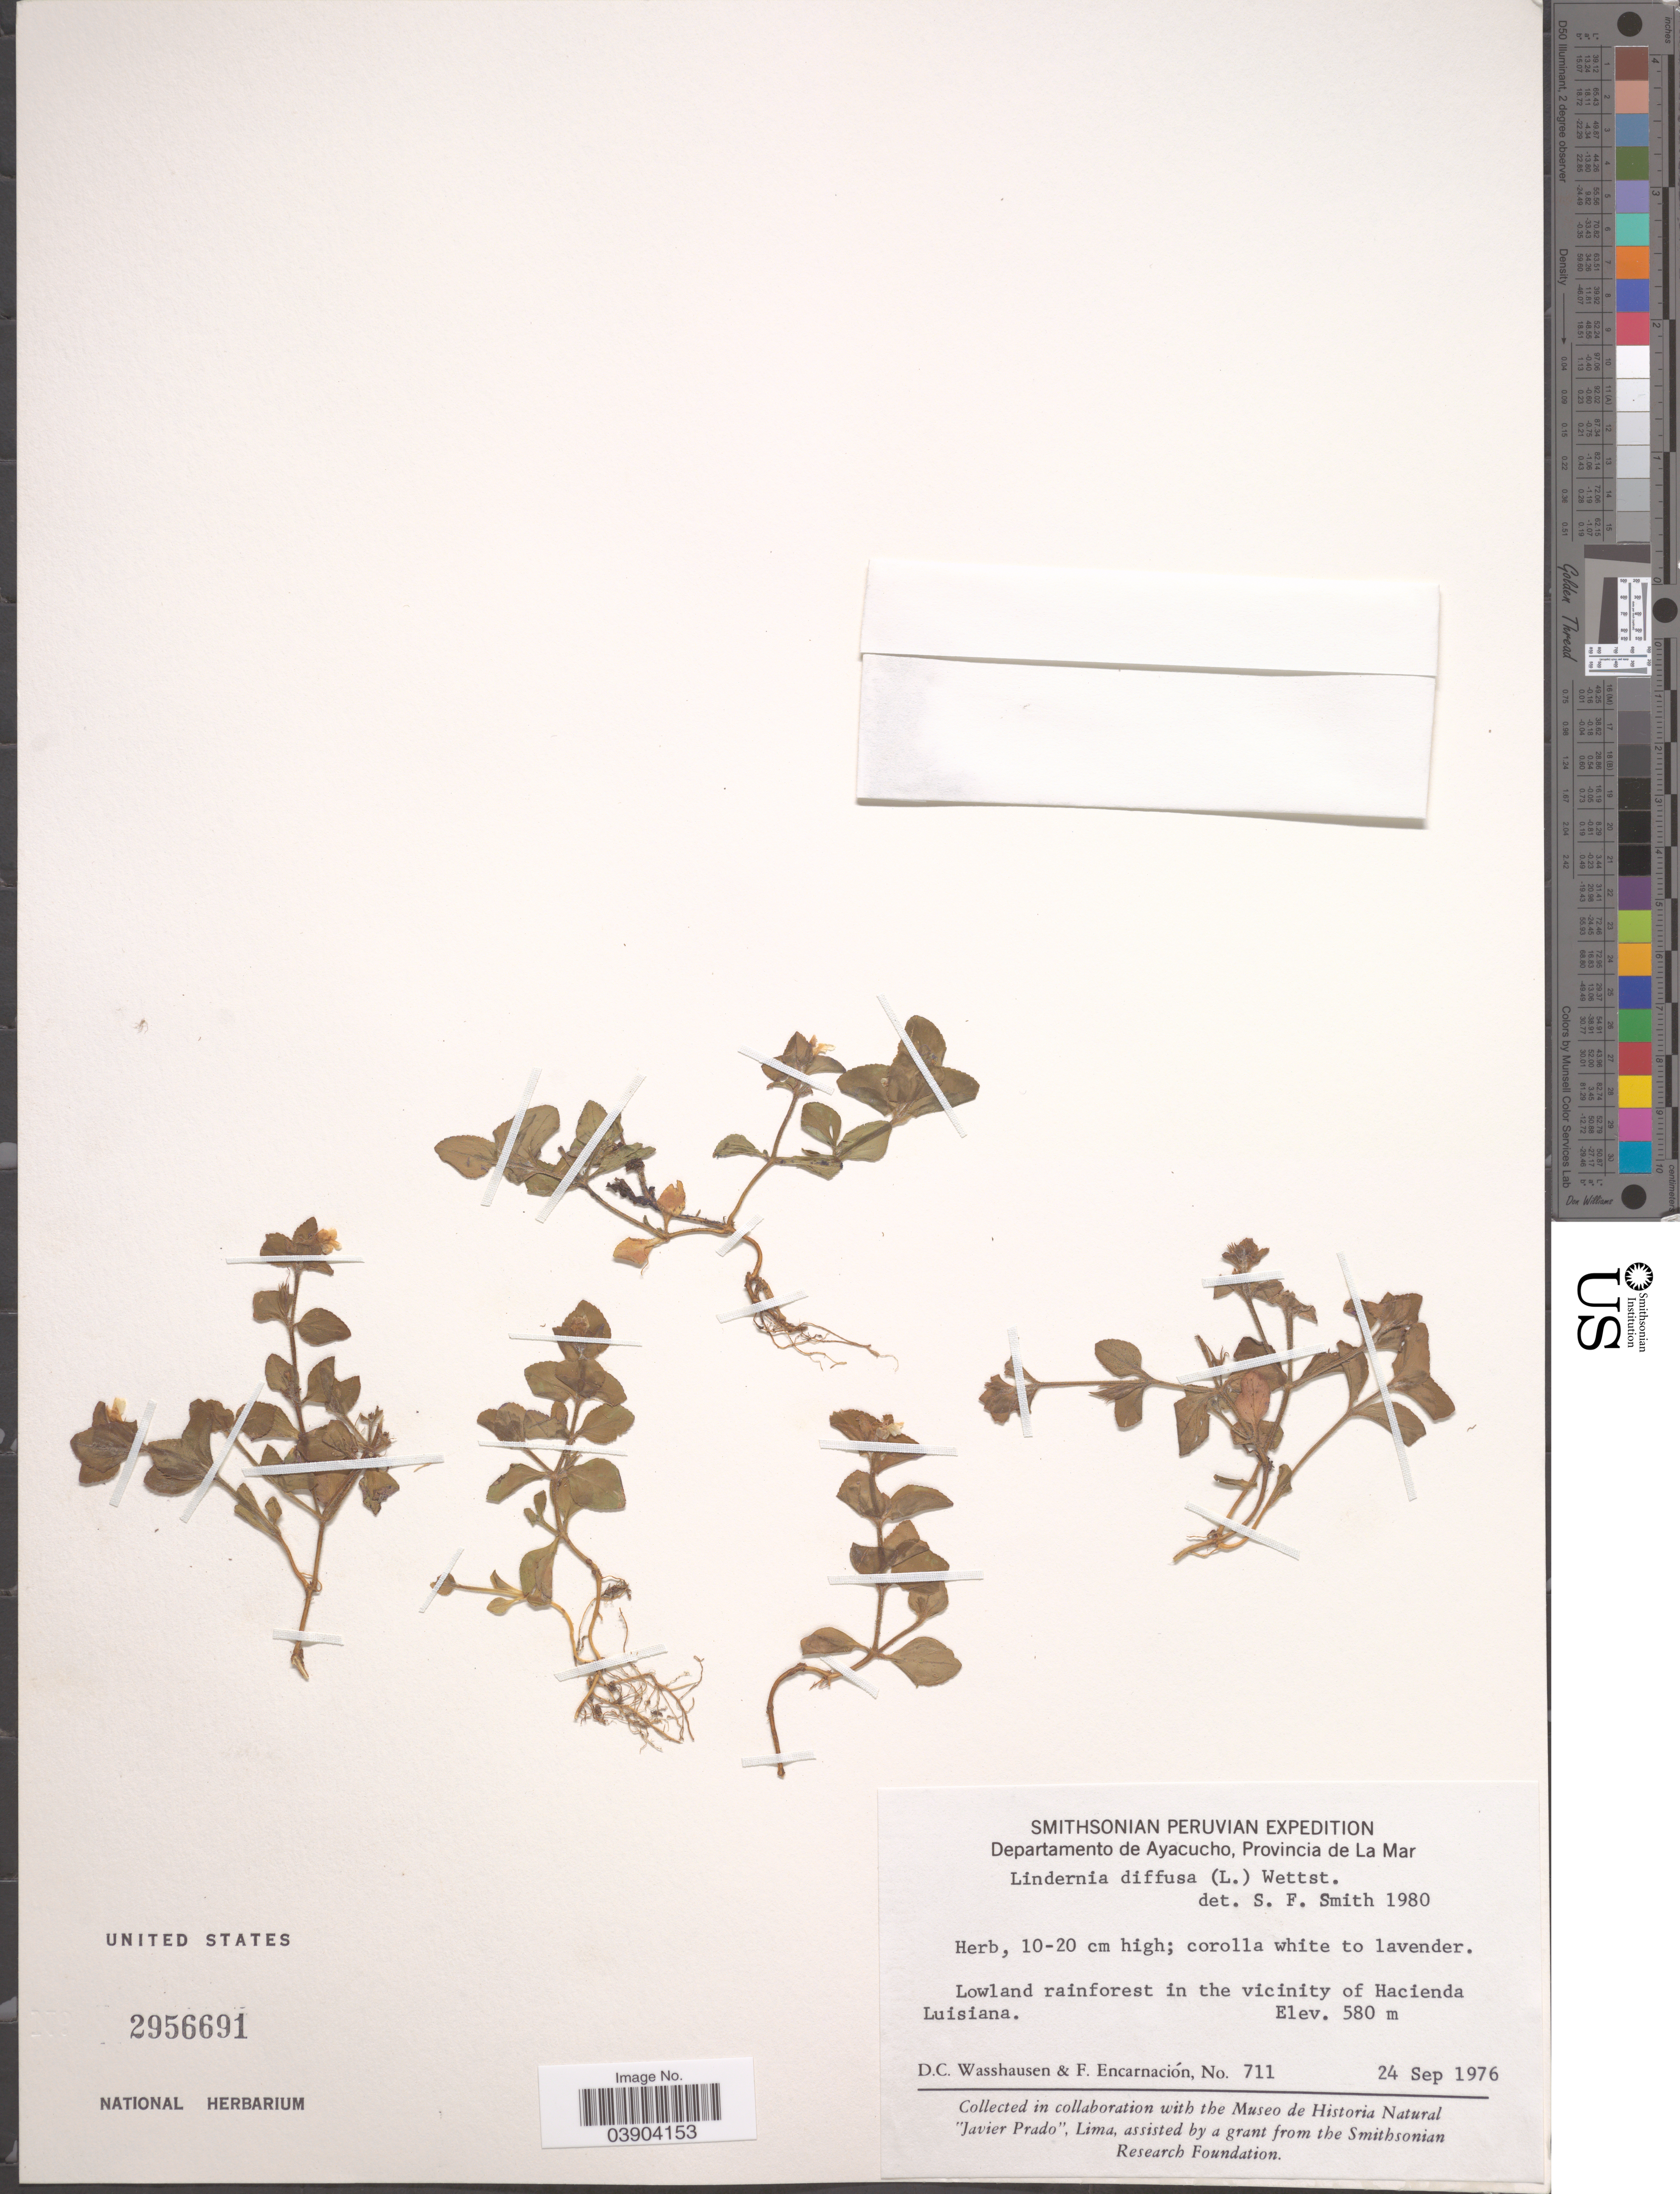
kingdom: Plantae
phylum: Tracheophyta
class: Magnoliopsida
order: Lamiales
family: Linderniaceae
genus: Lindernia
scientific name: Lindernia diffusa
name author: (L.) Wettst.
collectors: D. C. Wasshausen & F. Encarnación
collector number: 711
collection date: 1976-09-24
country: Peru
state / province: Ayacucho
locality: Departamento de Ayacucho, Provincia de La Mar. Lowland rainforest in the vicinity of Hacienda Luisiana.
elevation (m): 580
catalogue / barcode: US 2956691